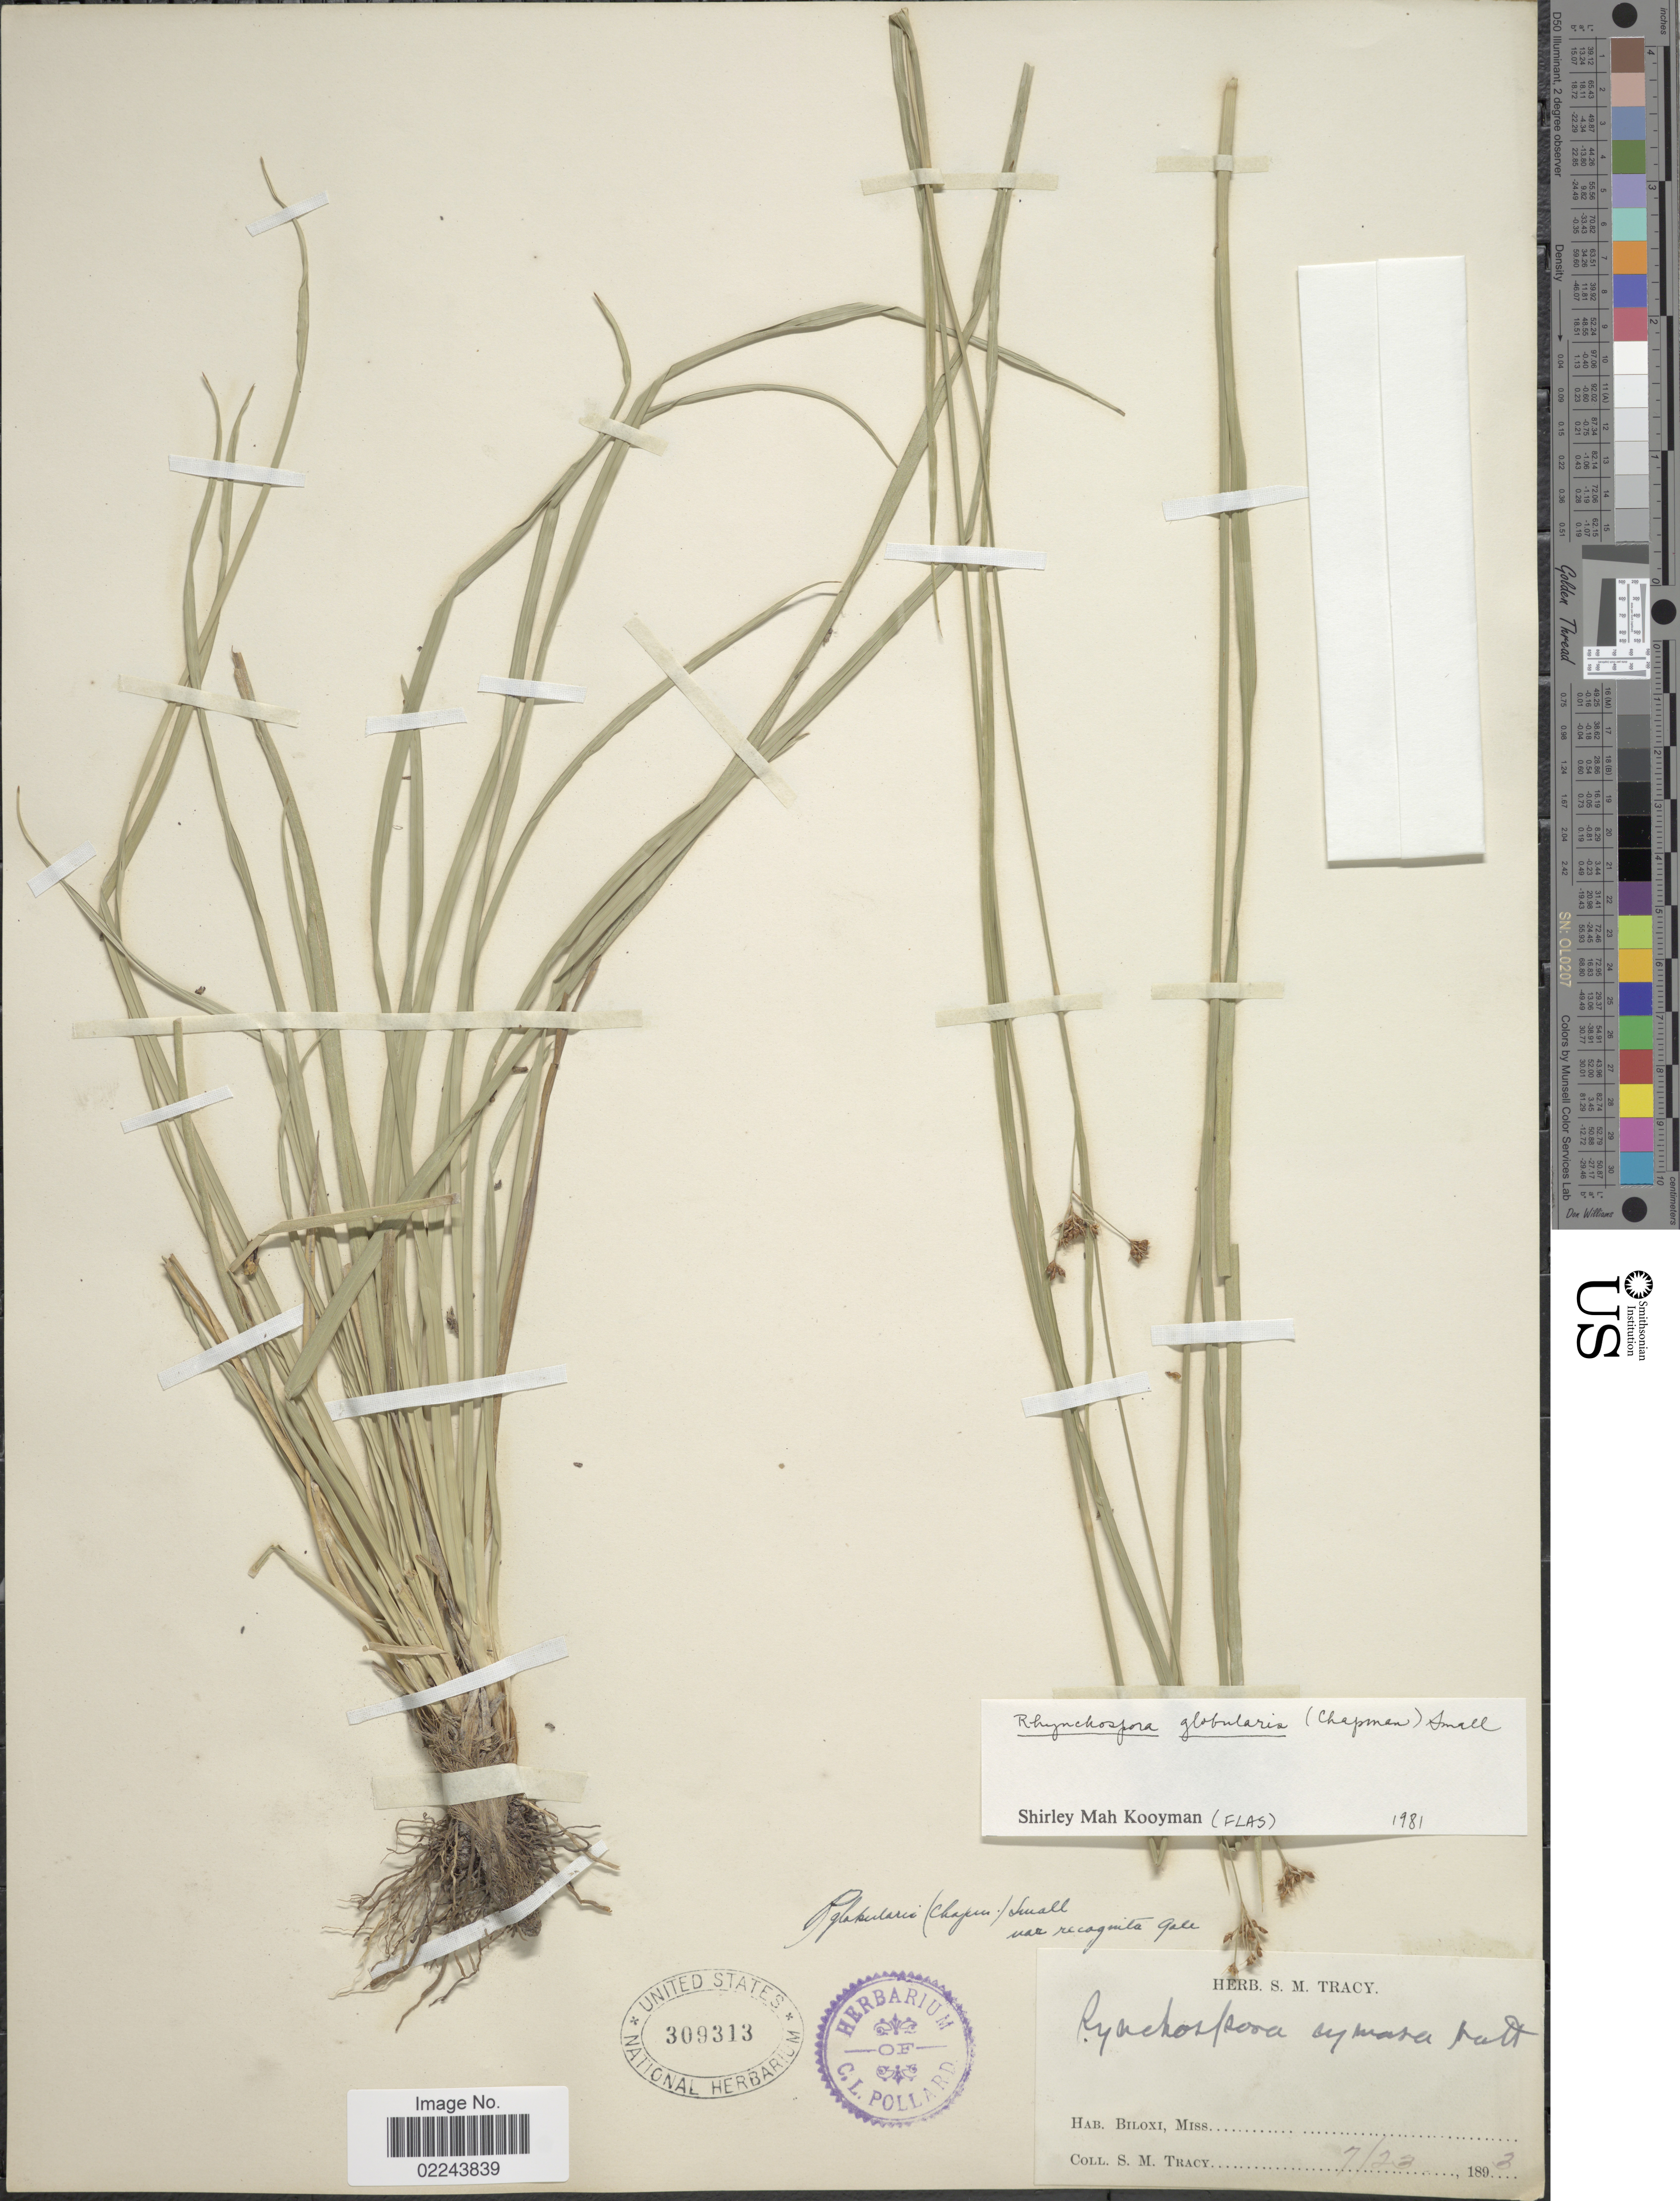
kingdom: Plantae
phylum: Tracheophyta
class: Liliopsida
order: Poales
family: Cyperaceae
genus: Rhynchospora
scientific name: Rhynchospora globularis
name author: (Chapm.) Small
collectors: S. M. Tracy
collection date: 1893-07-23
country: United States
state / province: Mississippi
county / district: Harrison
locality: Biloxi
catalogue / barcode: US 309313